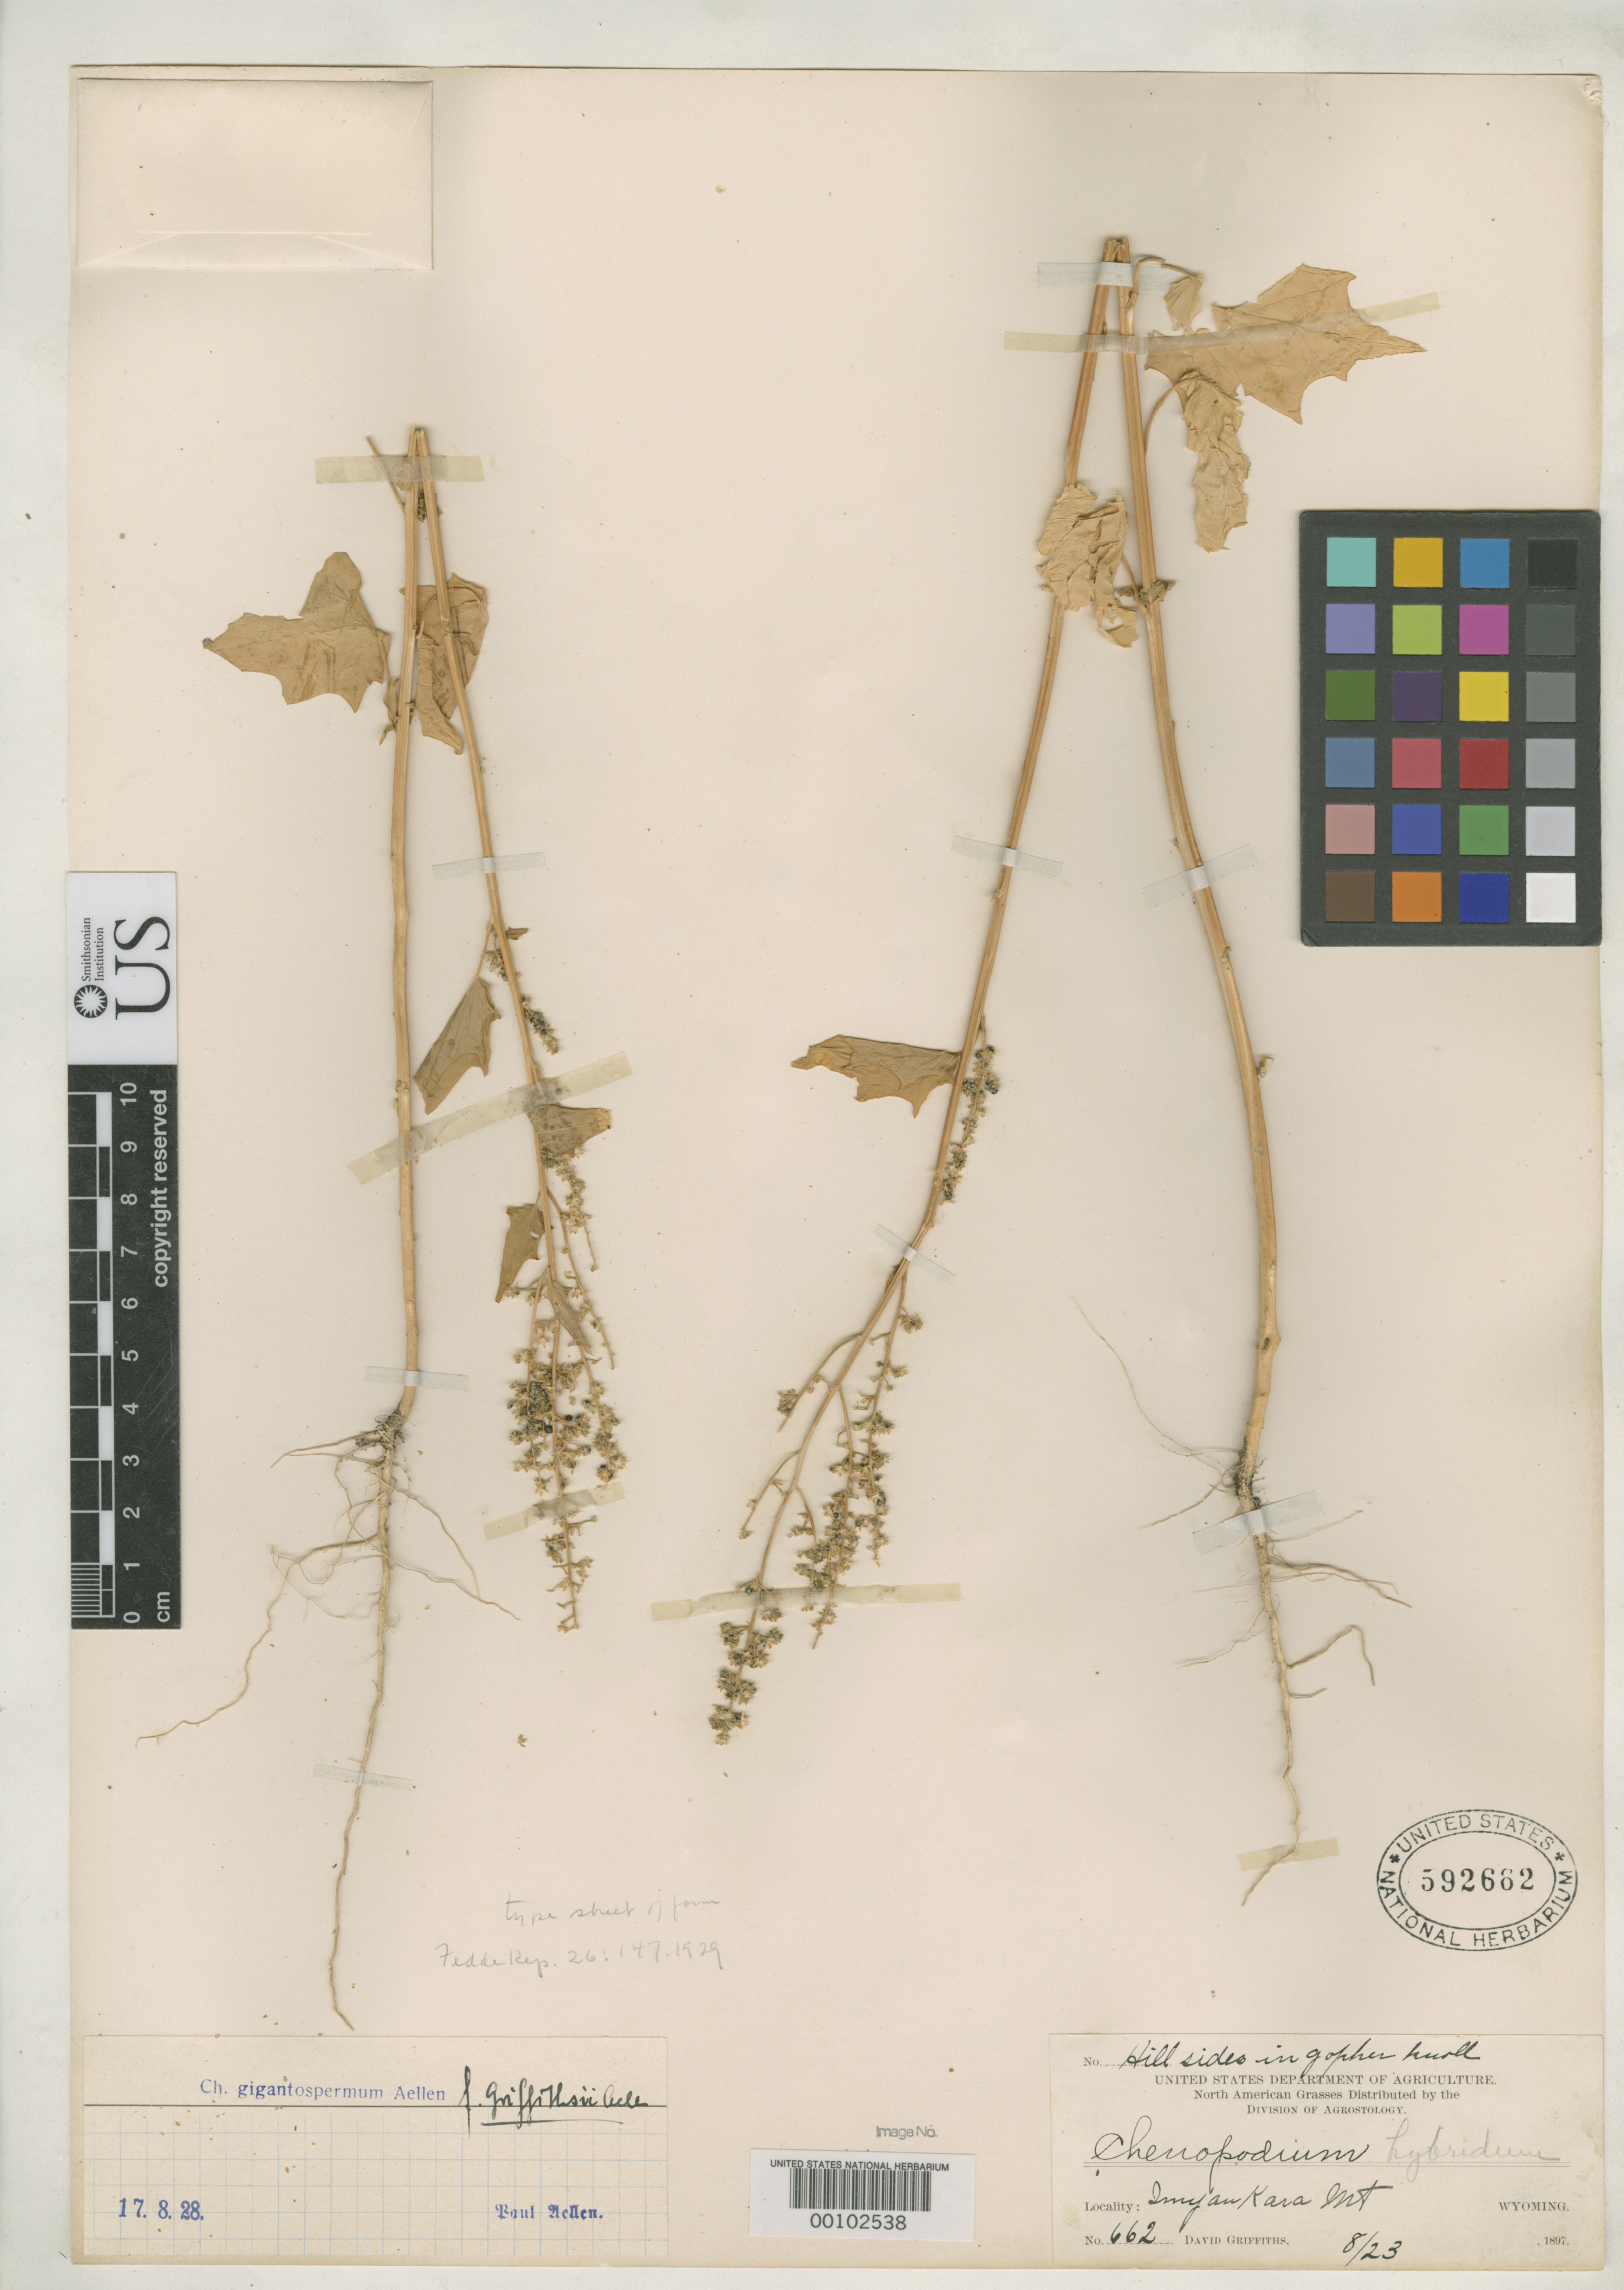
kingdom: Plantae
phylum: Tracheophyta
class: Magnoliopsida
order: Caryophyllales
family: Amaranthaceae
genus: Chenopodium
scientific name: Chenopodium gigantospermum f. griffithsii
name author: Aellen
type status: Syntype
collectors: D. Griffiths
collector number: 662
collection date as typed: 23 Aug 1897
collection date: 1897-08-23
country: United States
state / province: Wyoming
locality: Inyan Kara Mt.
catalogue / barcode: US 592662